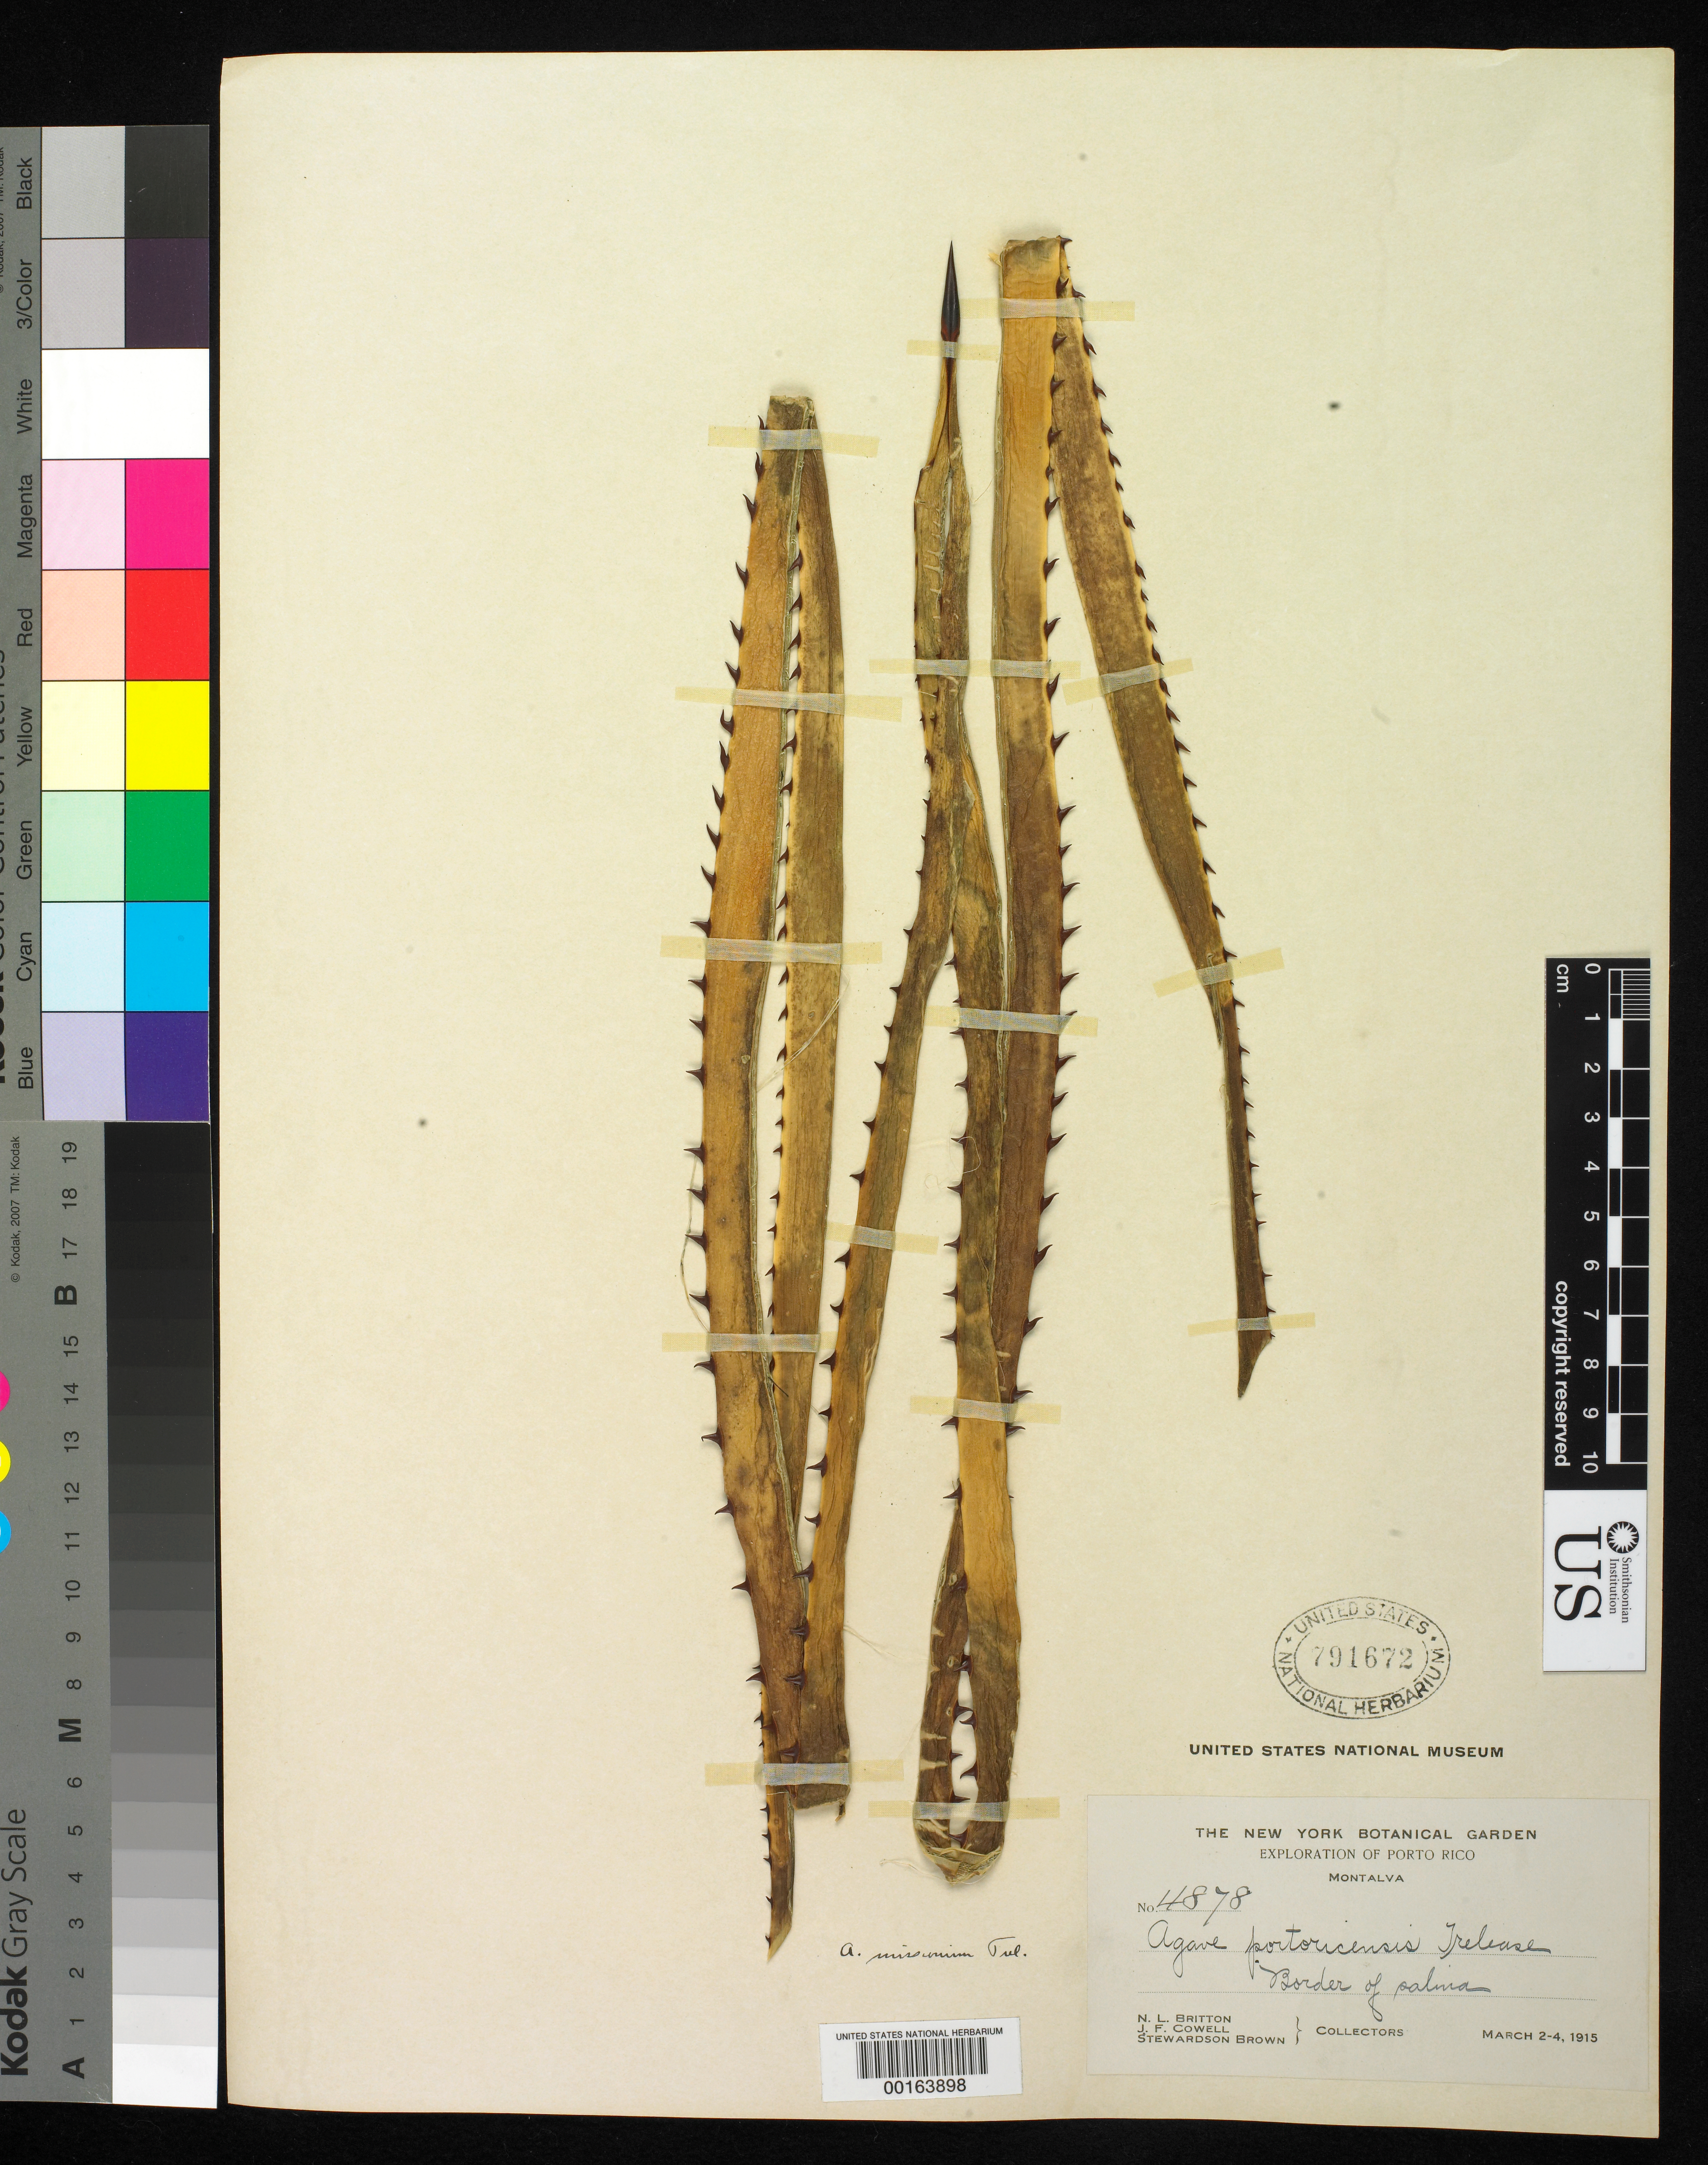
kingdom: Plantae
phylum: Tracheophyta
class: Liliopsida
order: Asparagales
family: Asparagaceae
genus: Agave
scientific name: Agave missionum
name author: Trel.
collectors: N. Britton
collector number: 4878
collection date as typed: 02 Mar 1915 to 04 Mar 1915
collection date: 1915-03-02/1915-03-04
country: Puerto Rico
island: Greater Antilles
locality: Montalva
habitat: Border of salina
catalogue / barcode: US 791672